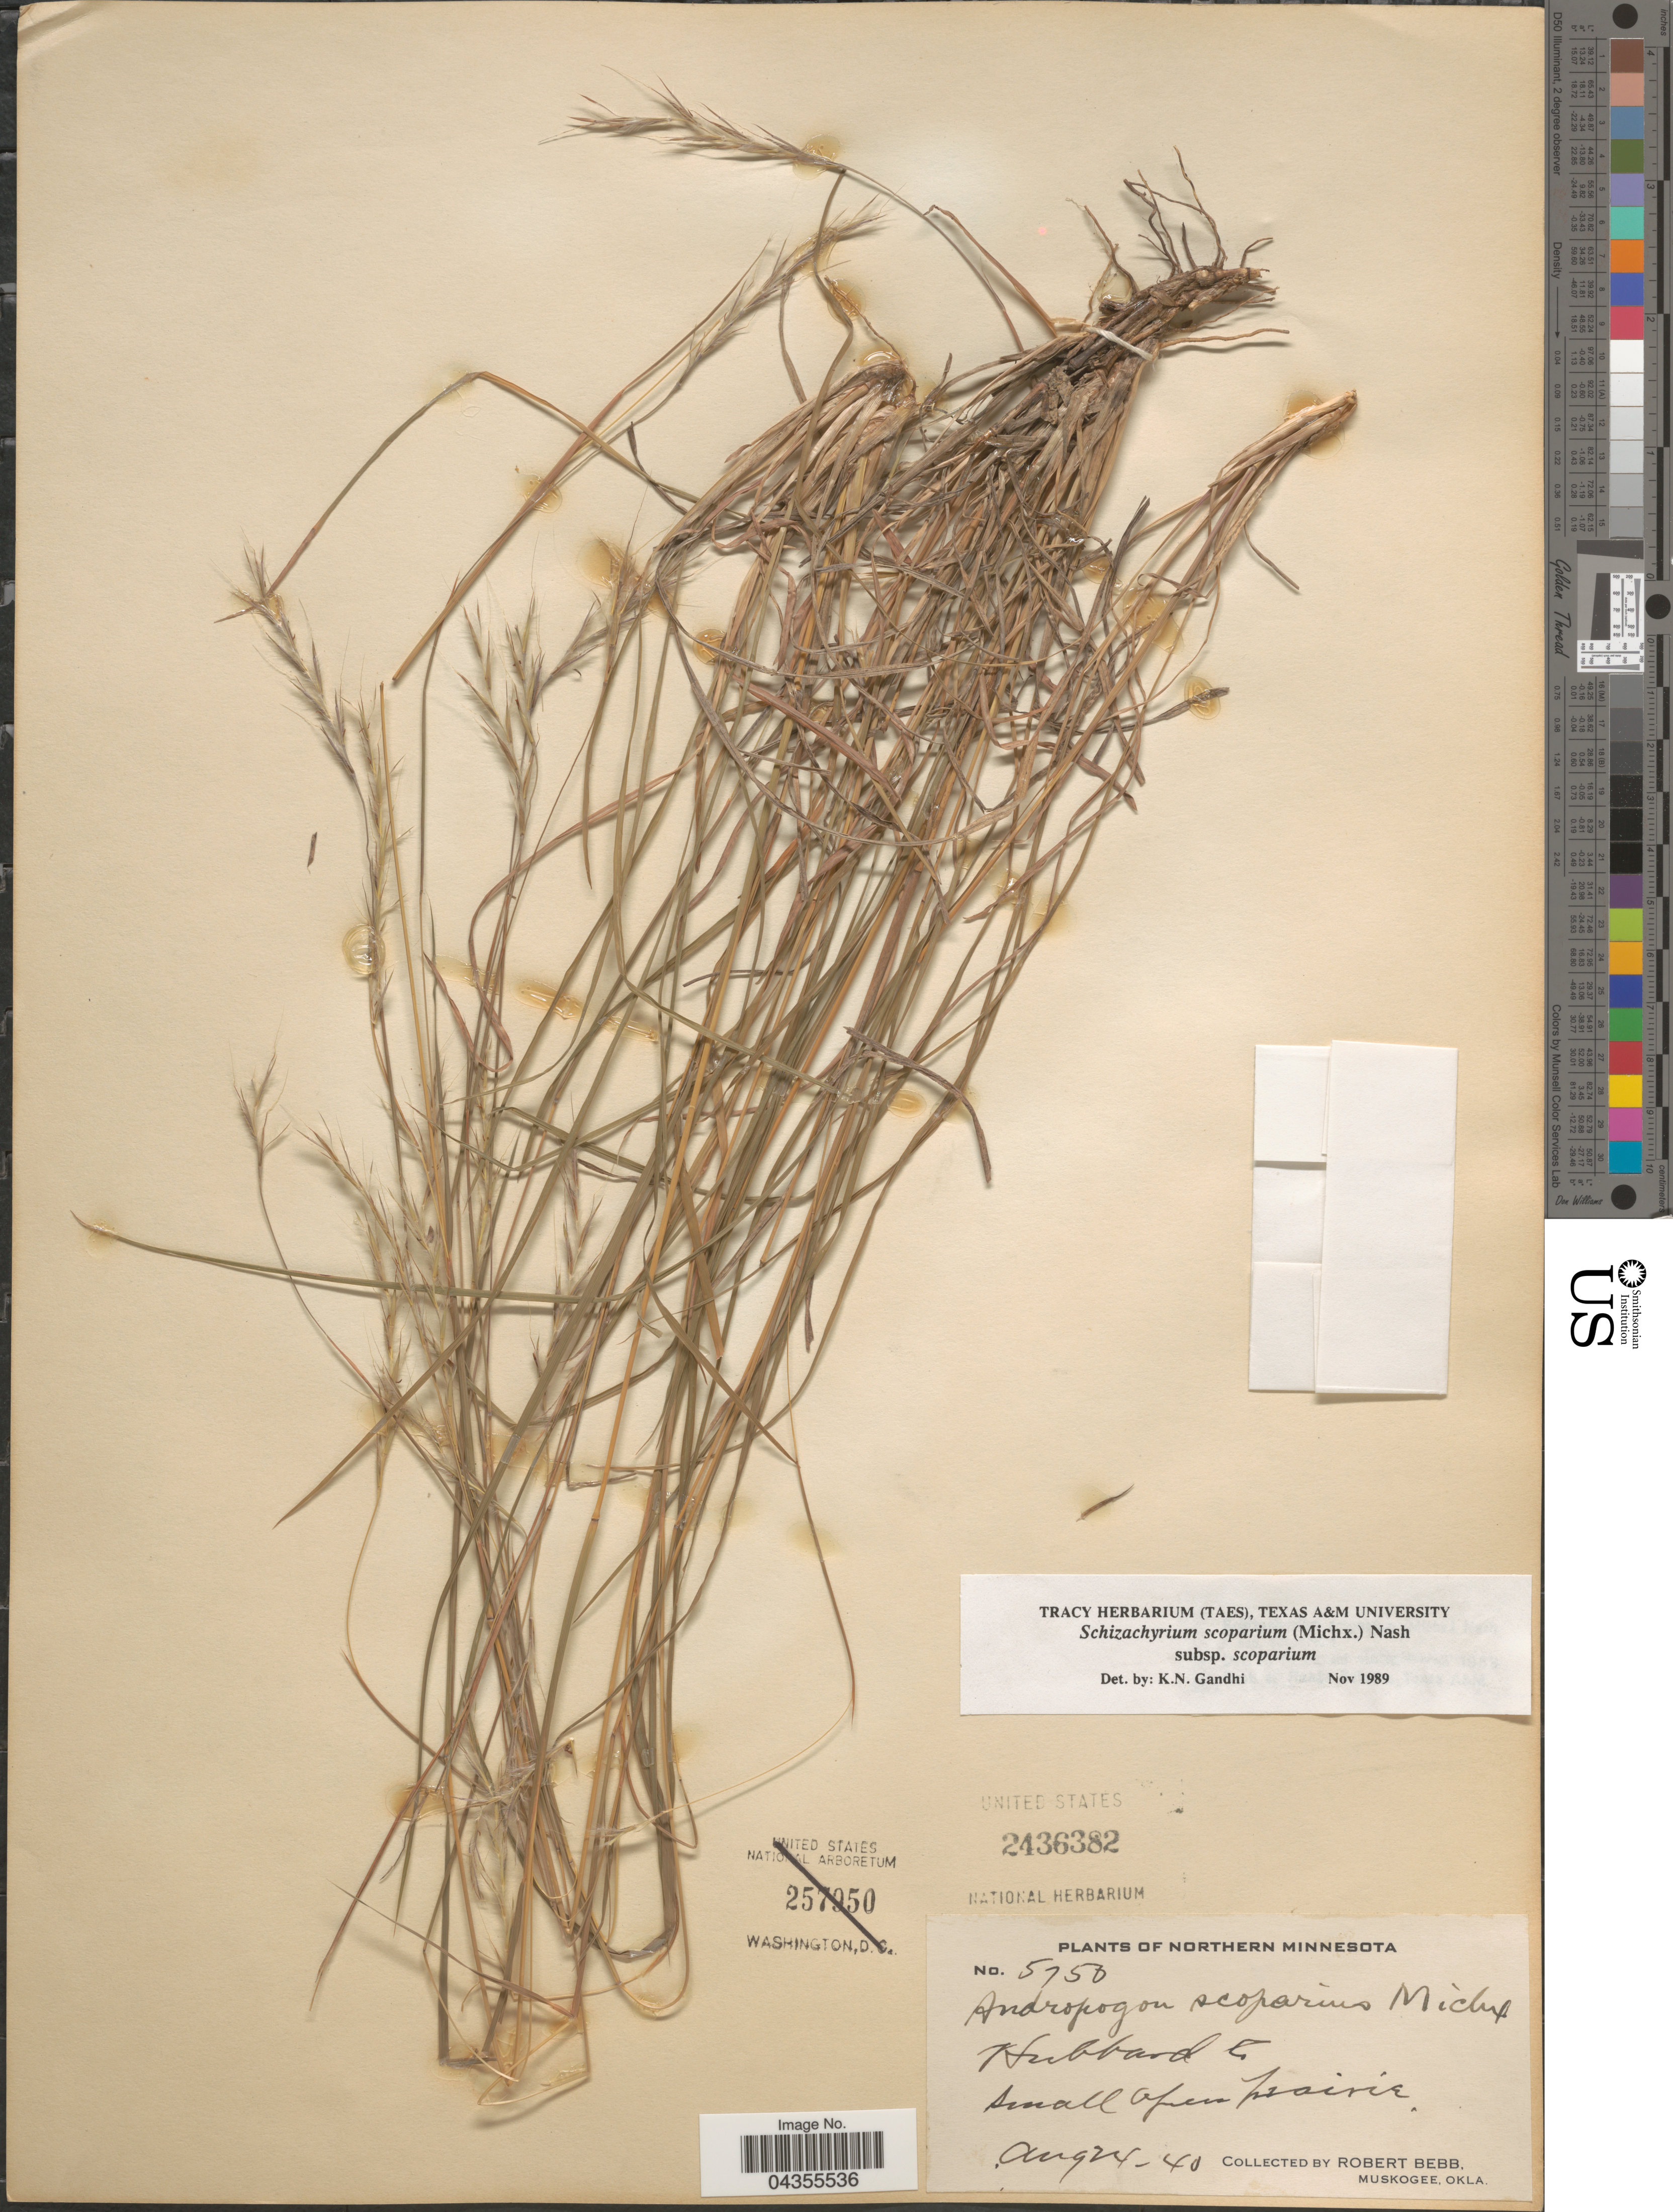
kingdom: Plantae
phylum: Tracheophyta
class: Liliopsida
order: Poales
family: Poaceae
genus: Schizachyrium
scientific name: Schizachyrium scoparium var. scoparium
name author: (Michx.) Nash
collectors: R. Bebb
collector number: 5750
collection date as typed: Transcribed d/m/y: 24/8/40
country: United States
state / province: Minnesota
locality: Northern Minnesota. Hubbard Co.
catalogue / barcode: US 2436382